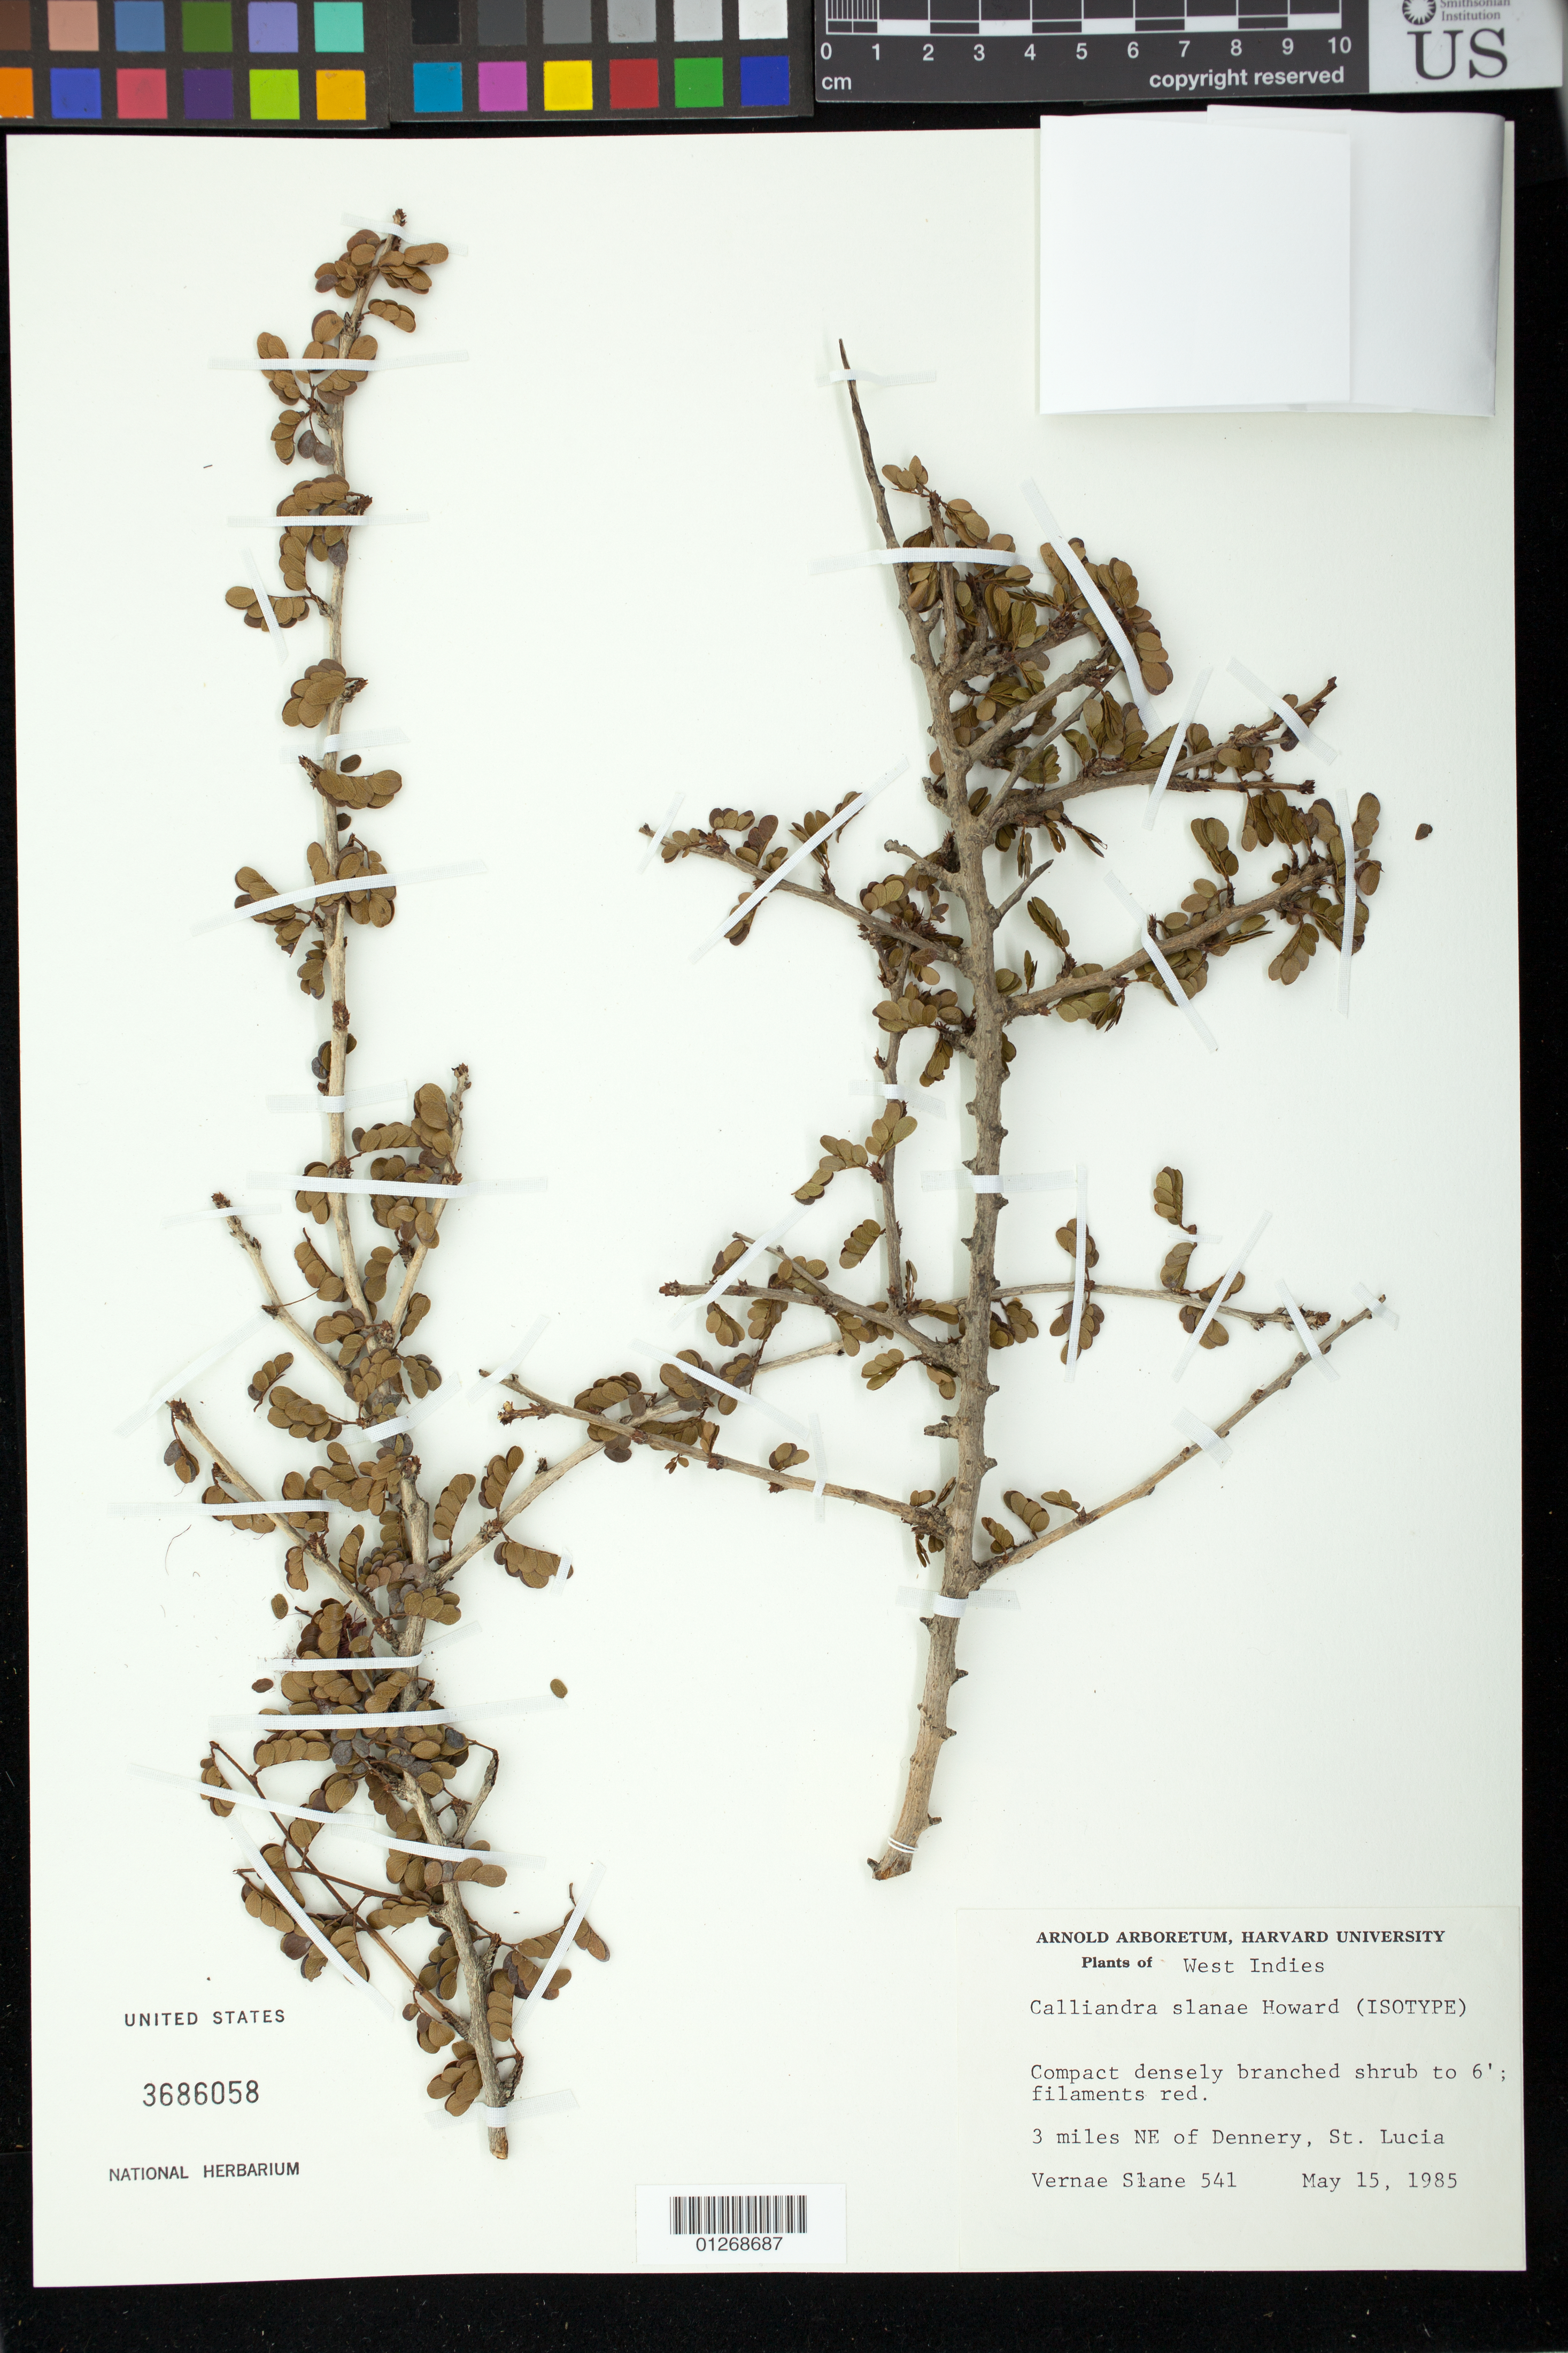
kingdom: Plantae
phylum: Tracheophyta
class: Magnoliopsida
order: Fabales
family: Fabaceae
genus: Calliandra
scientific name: Calliandra slaneae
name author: R.A. Howard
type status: Isotype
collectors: V. Slane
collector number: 541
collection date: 1985-05-15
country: St. Lucia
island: St. Lucia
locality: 3 miles NE of Dennery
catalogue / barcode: US 3686058